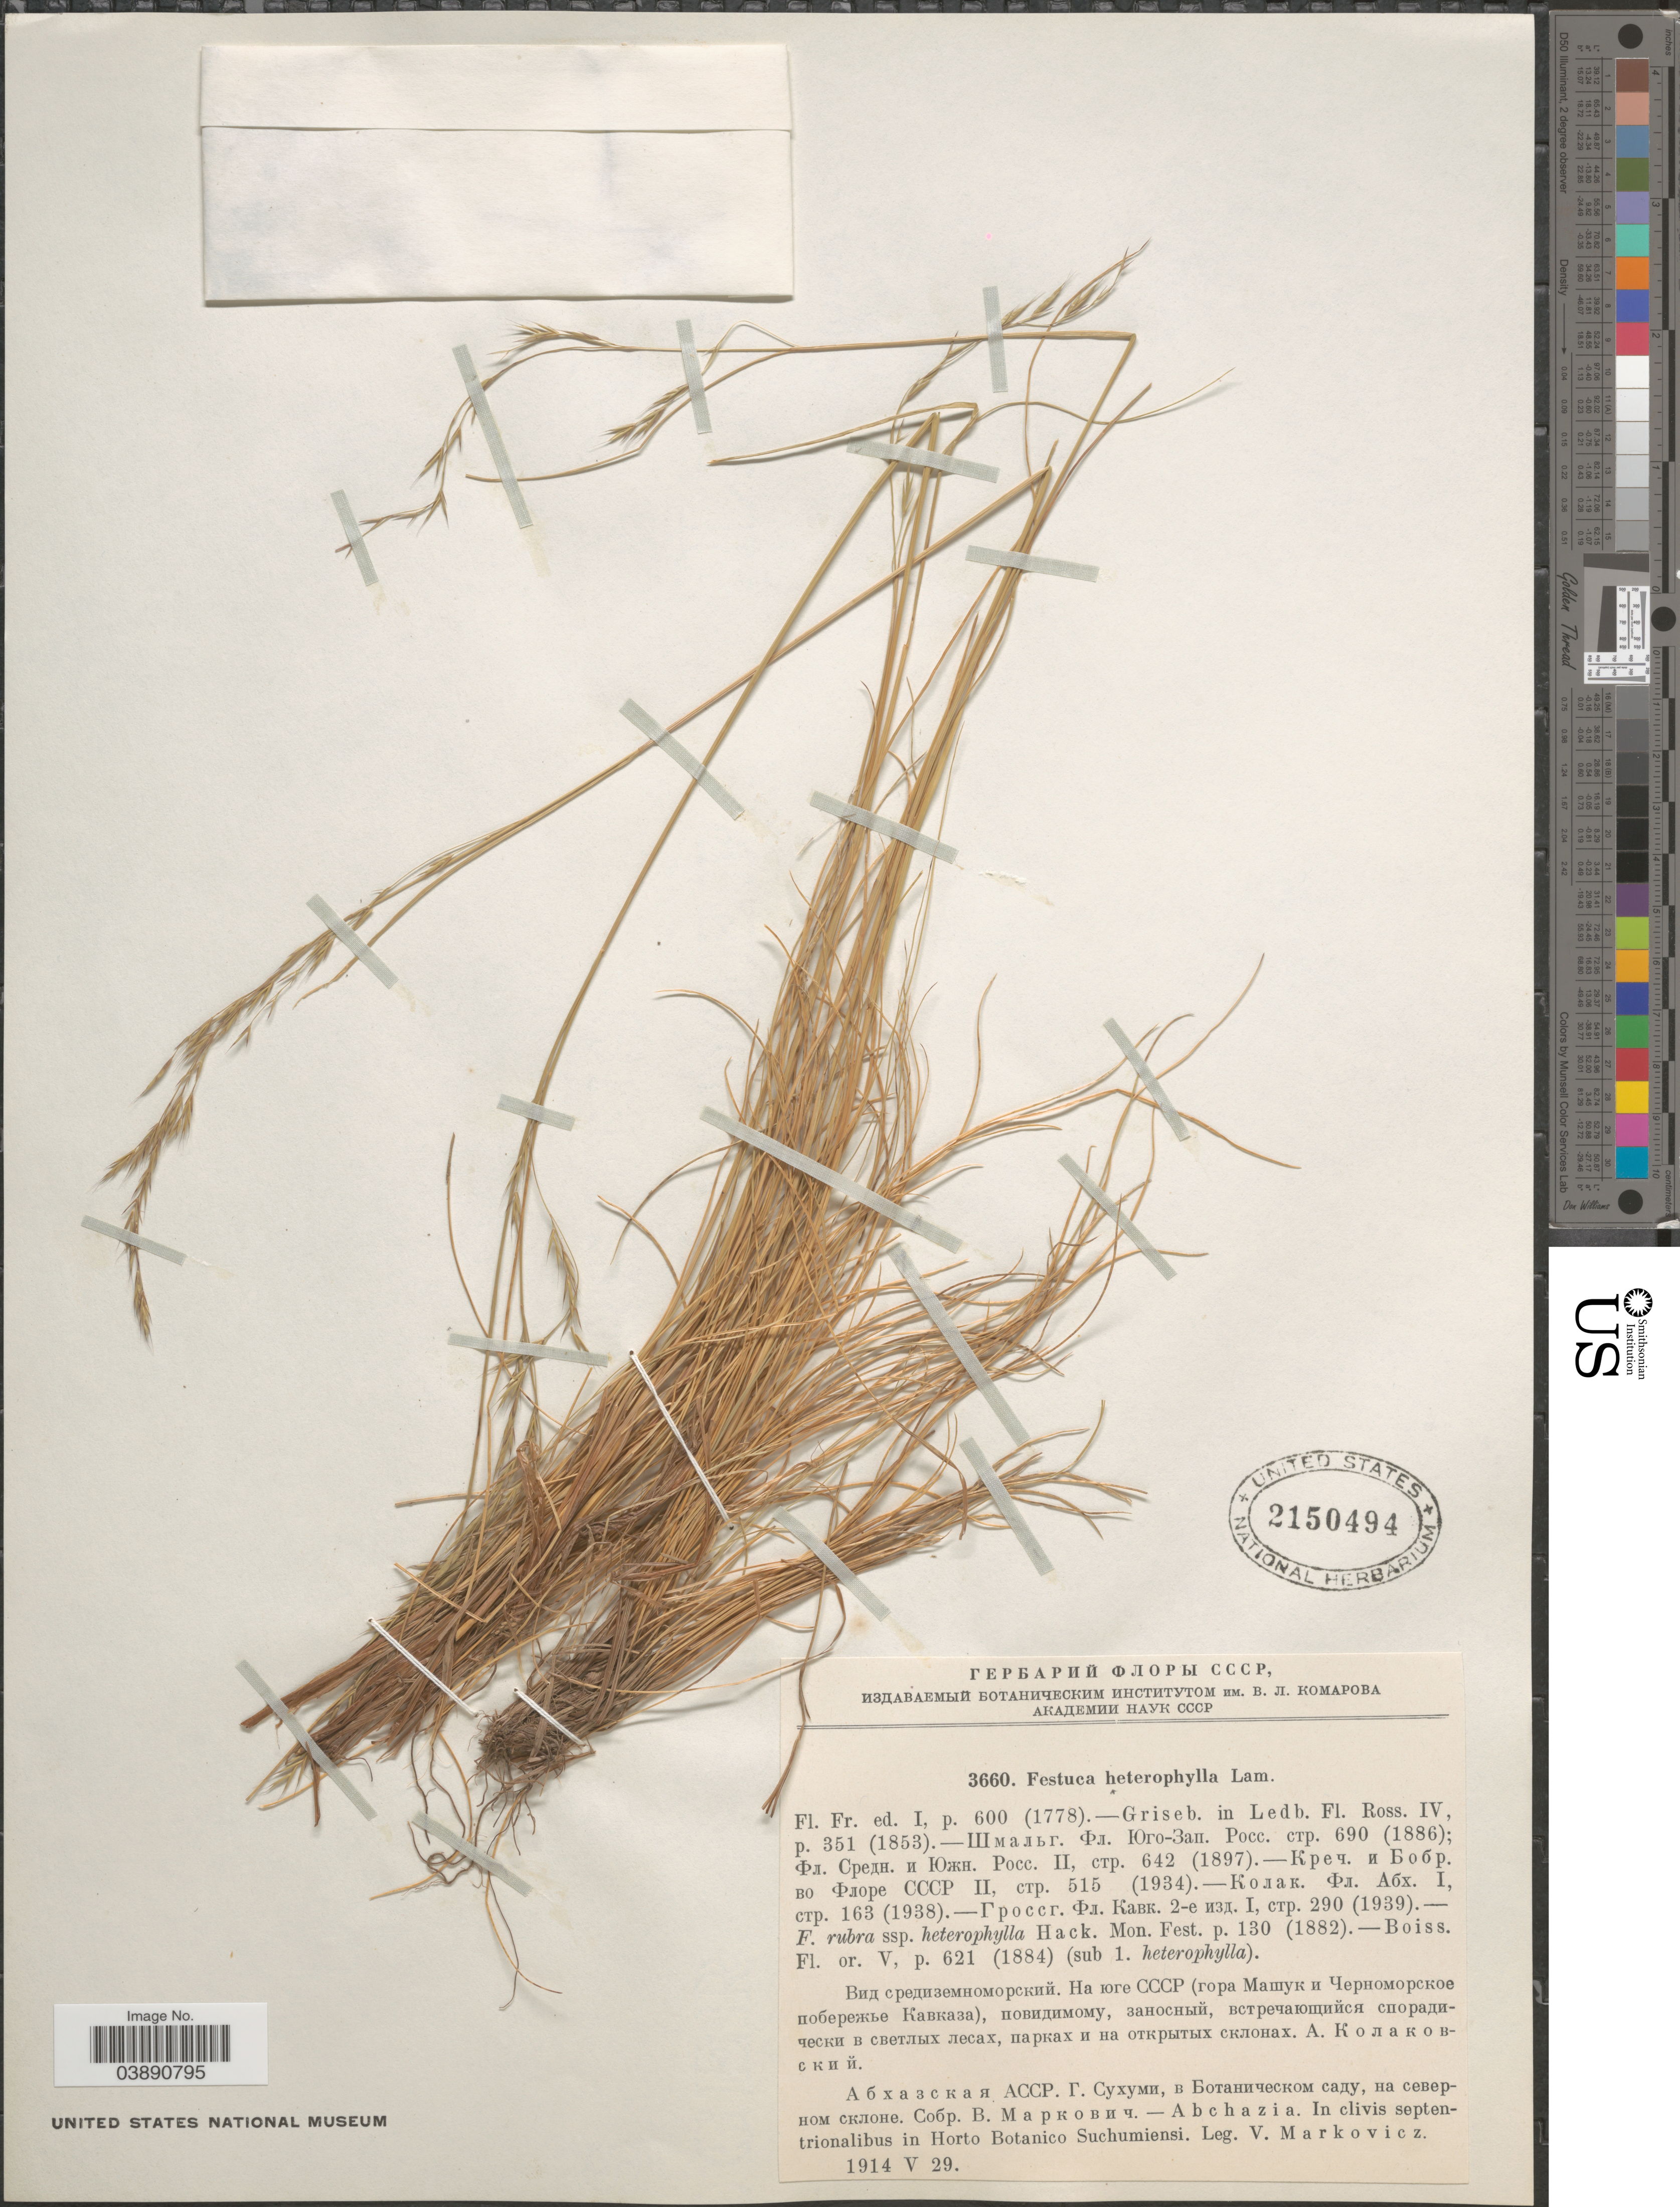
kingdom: Plantae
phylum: Tracheophyta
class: Liliopsida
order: Poales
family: Poaceae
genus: Festuca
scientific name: Festuca heterophylla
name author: Lam.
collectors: V. Markovicz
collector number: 3660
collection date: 1914-05-29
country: Georgia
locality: Abchazia. In clivis septentrionalibus in Horto Botanico Suchumiensi.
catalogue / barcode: US 2150494